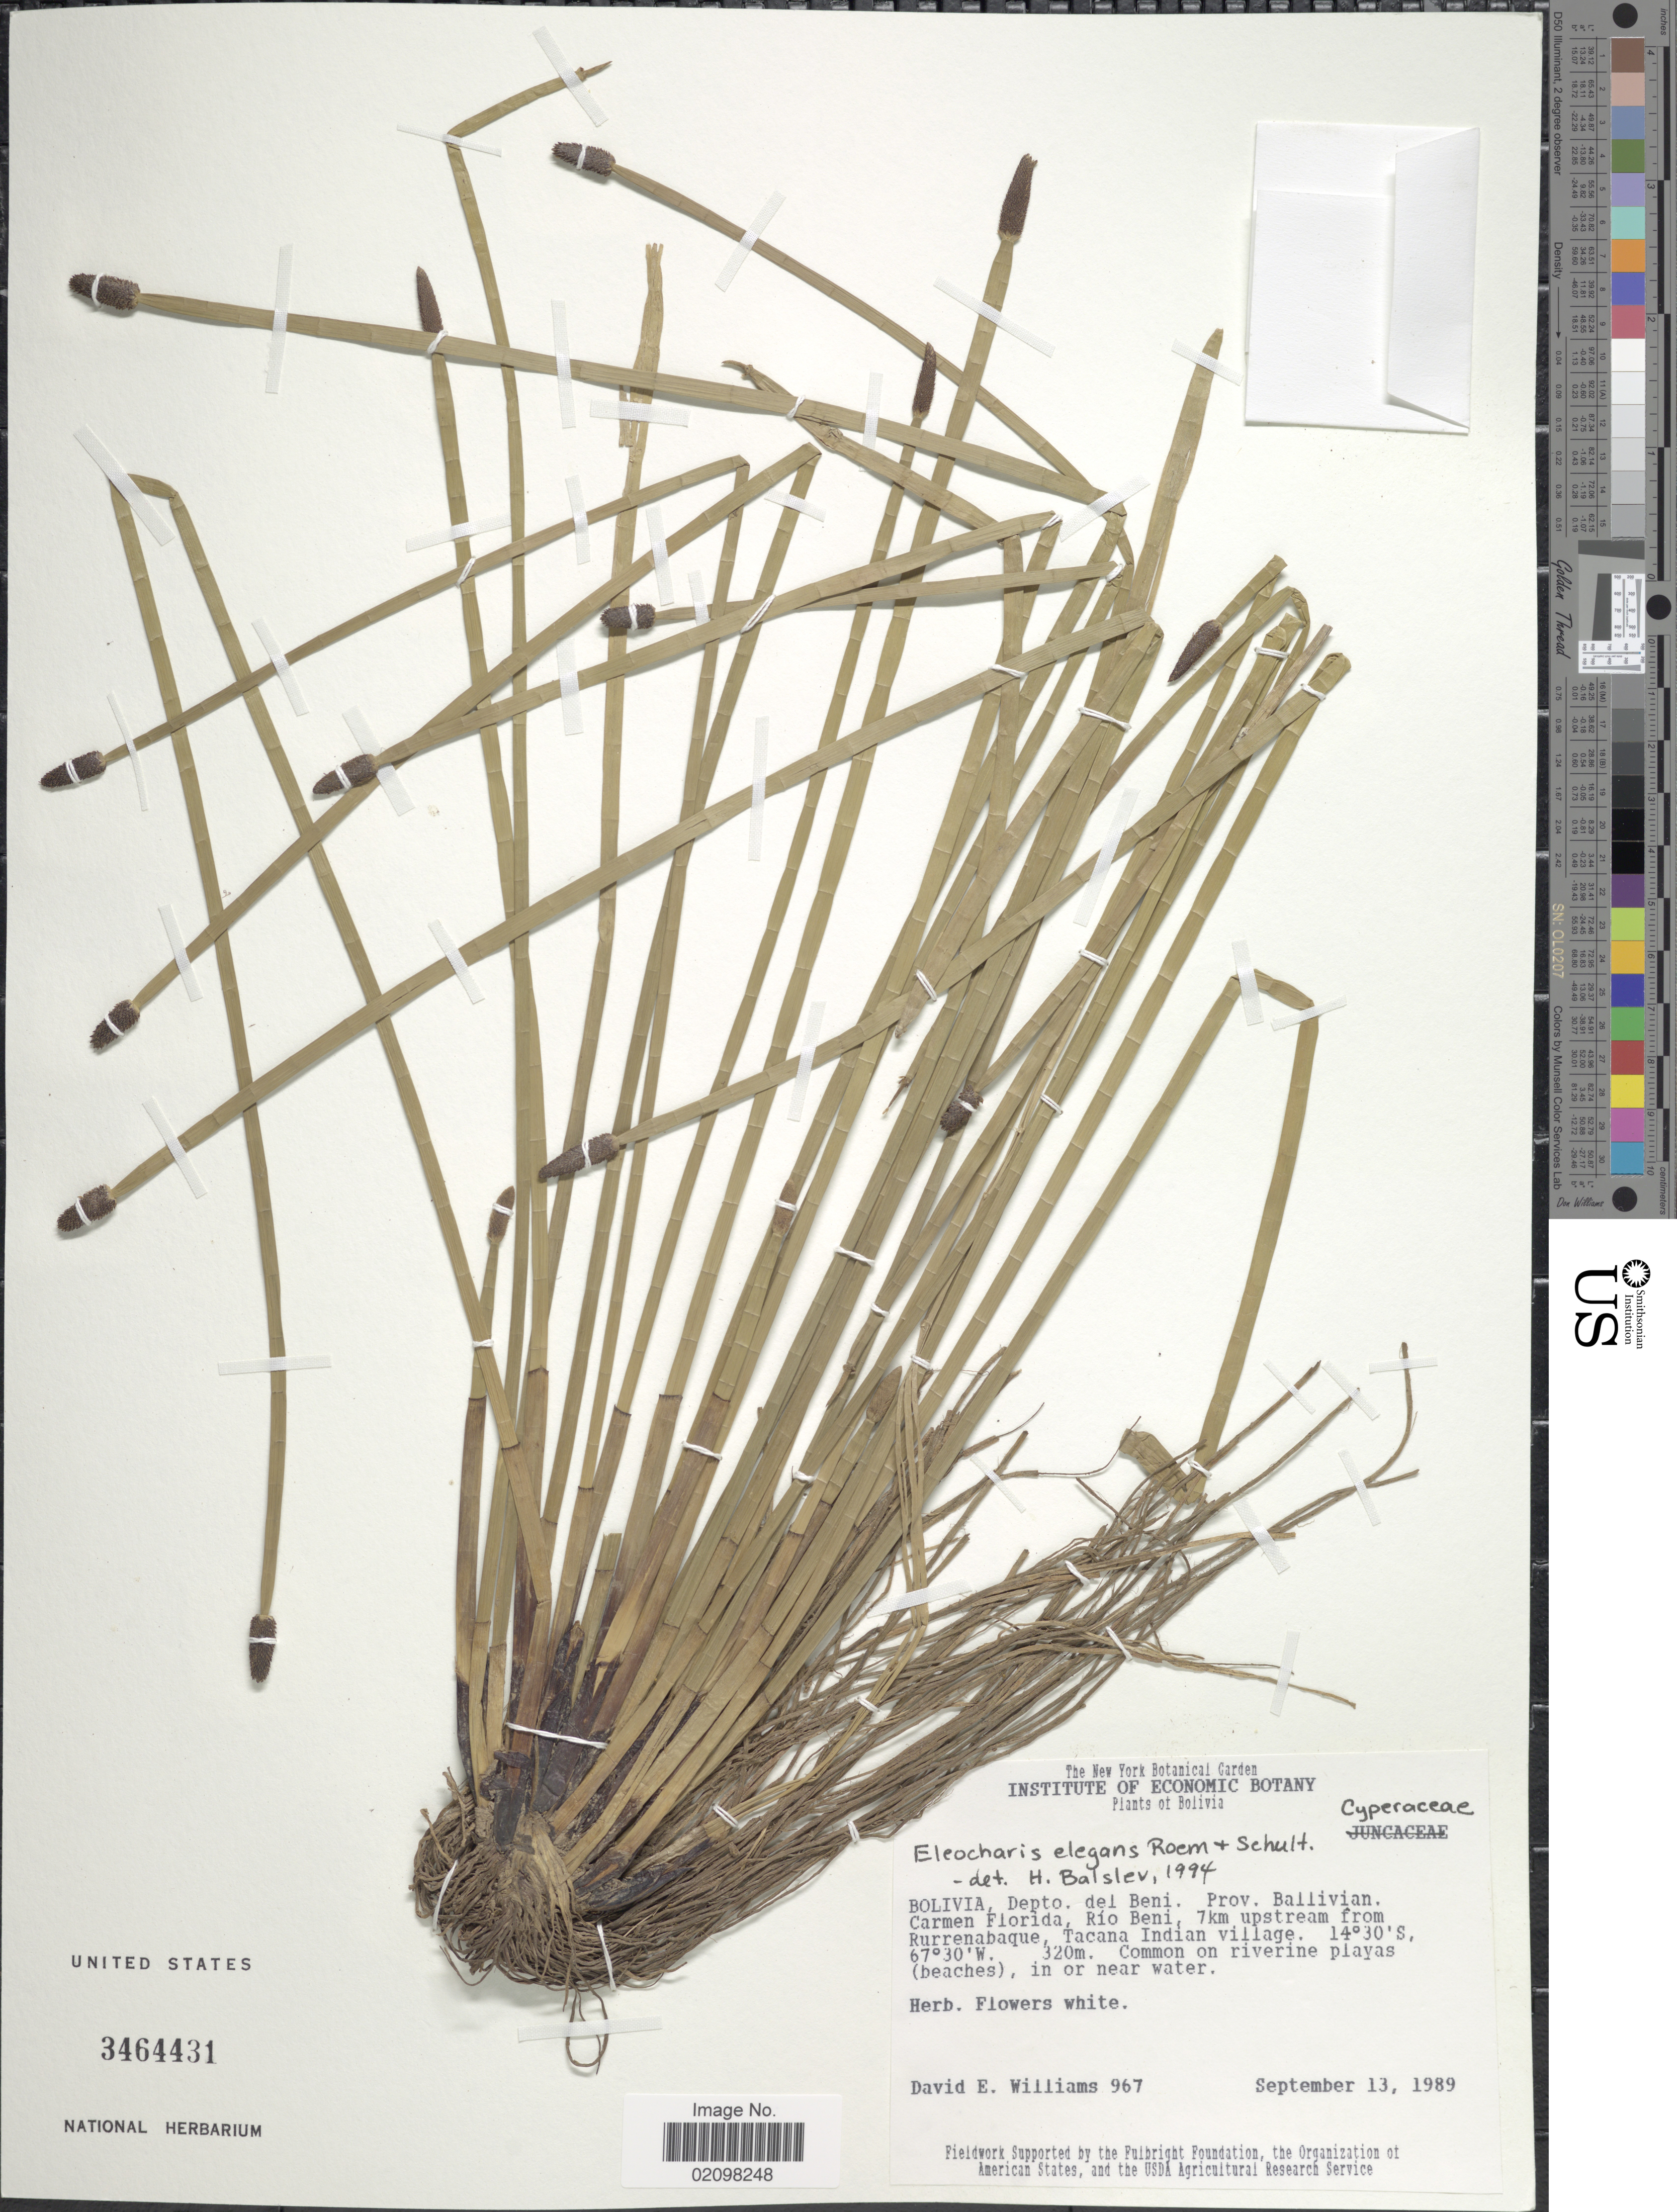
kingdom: Plantae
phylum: Tracheophyta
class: Liliopsida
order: Poales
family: Cyperaceae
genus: Eleocharis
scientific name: Eleocharis elegans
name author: (Kunth) Roem. & Schult.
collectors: D. E. Williams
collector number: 967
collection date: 1989-09-13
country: Bolivia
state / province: Beni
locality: Prov. Ballivian, Carmen Florida, Río Beni, 7 km upstream from Rurrenabaque, Tacana Indian village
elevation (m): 320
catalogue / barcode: US 3464431